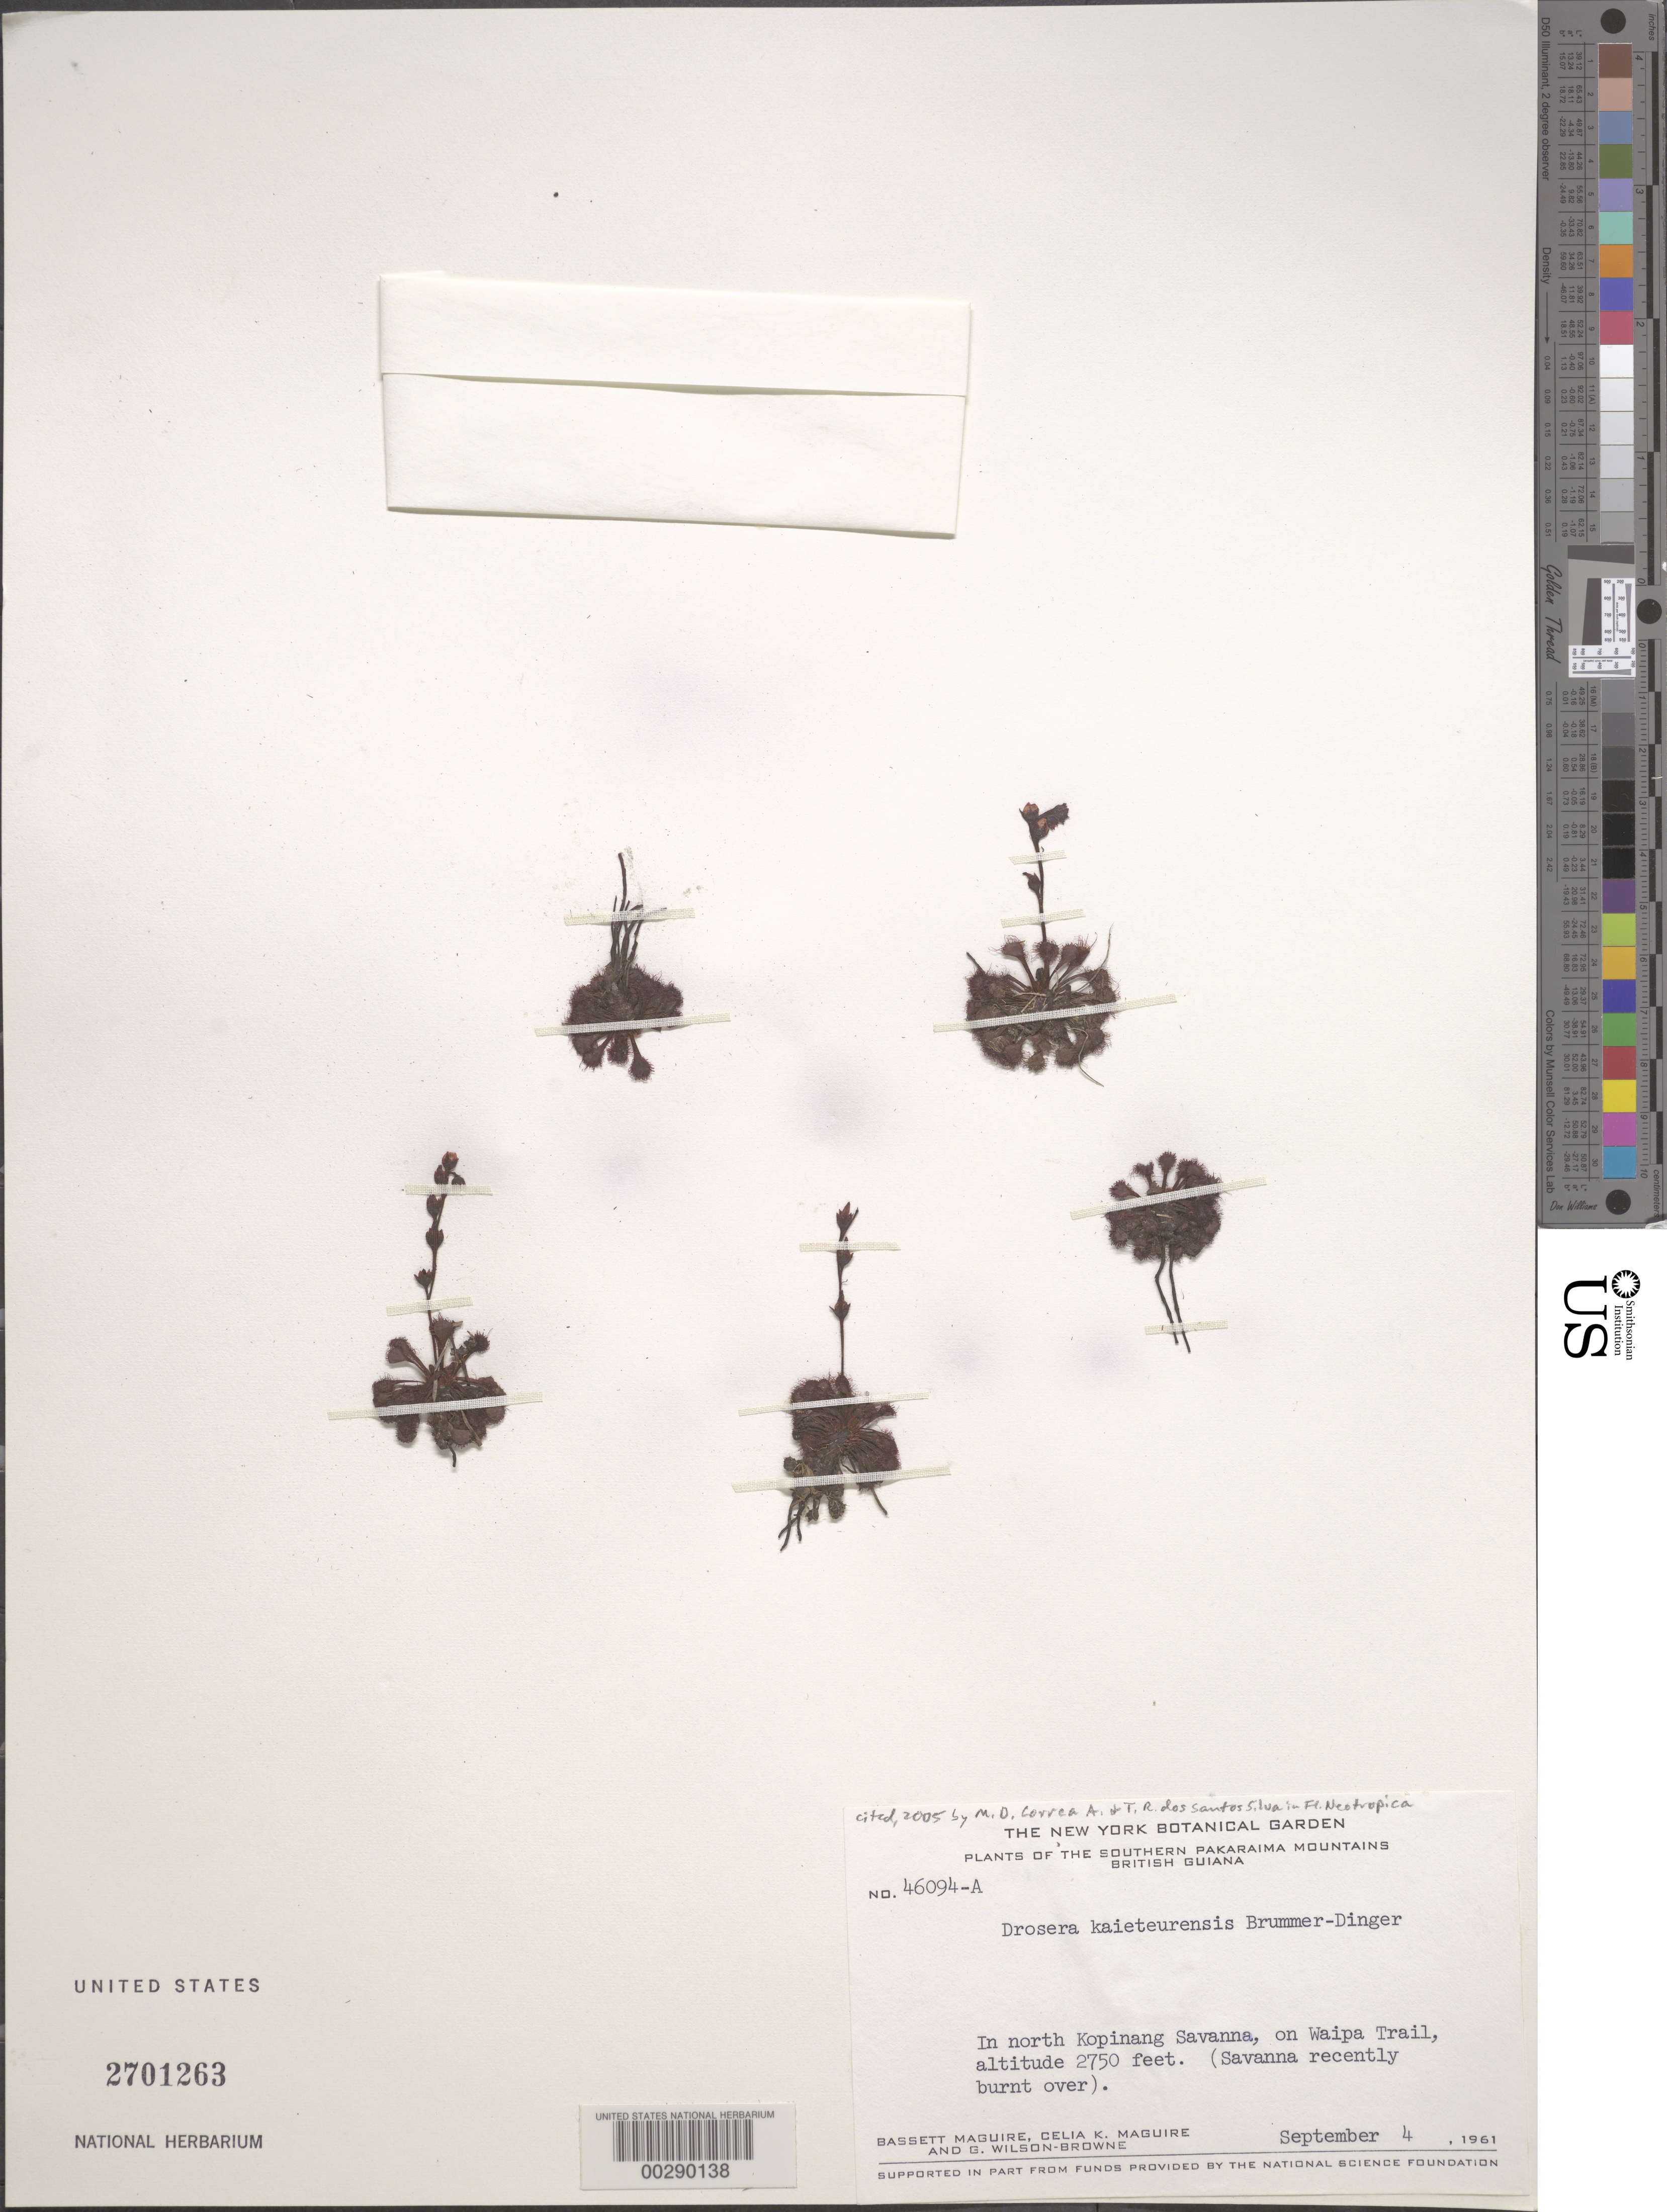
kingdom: Plantae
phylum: Tracheophyta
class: Magnoliopsida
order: Caryophyllales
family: Droseraceae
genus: Drosera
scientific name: Drosera kaieteurensis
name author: Brumm.-Ding.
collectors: B. Maguire, C. K. Maguire & G. Wilson-Browne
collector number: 46094-a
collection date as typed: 04 Sep 1961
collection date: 1961-09-04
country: Guyana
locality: Southern pakaraima mts., in n kopinang savanna on waipa trail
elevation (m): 838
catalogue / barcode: US 2701263